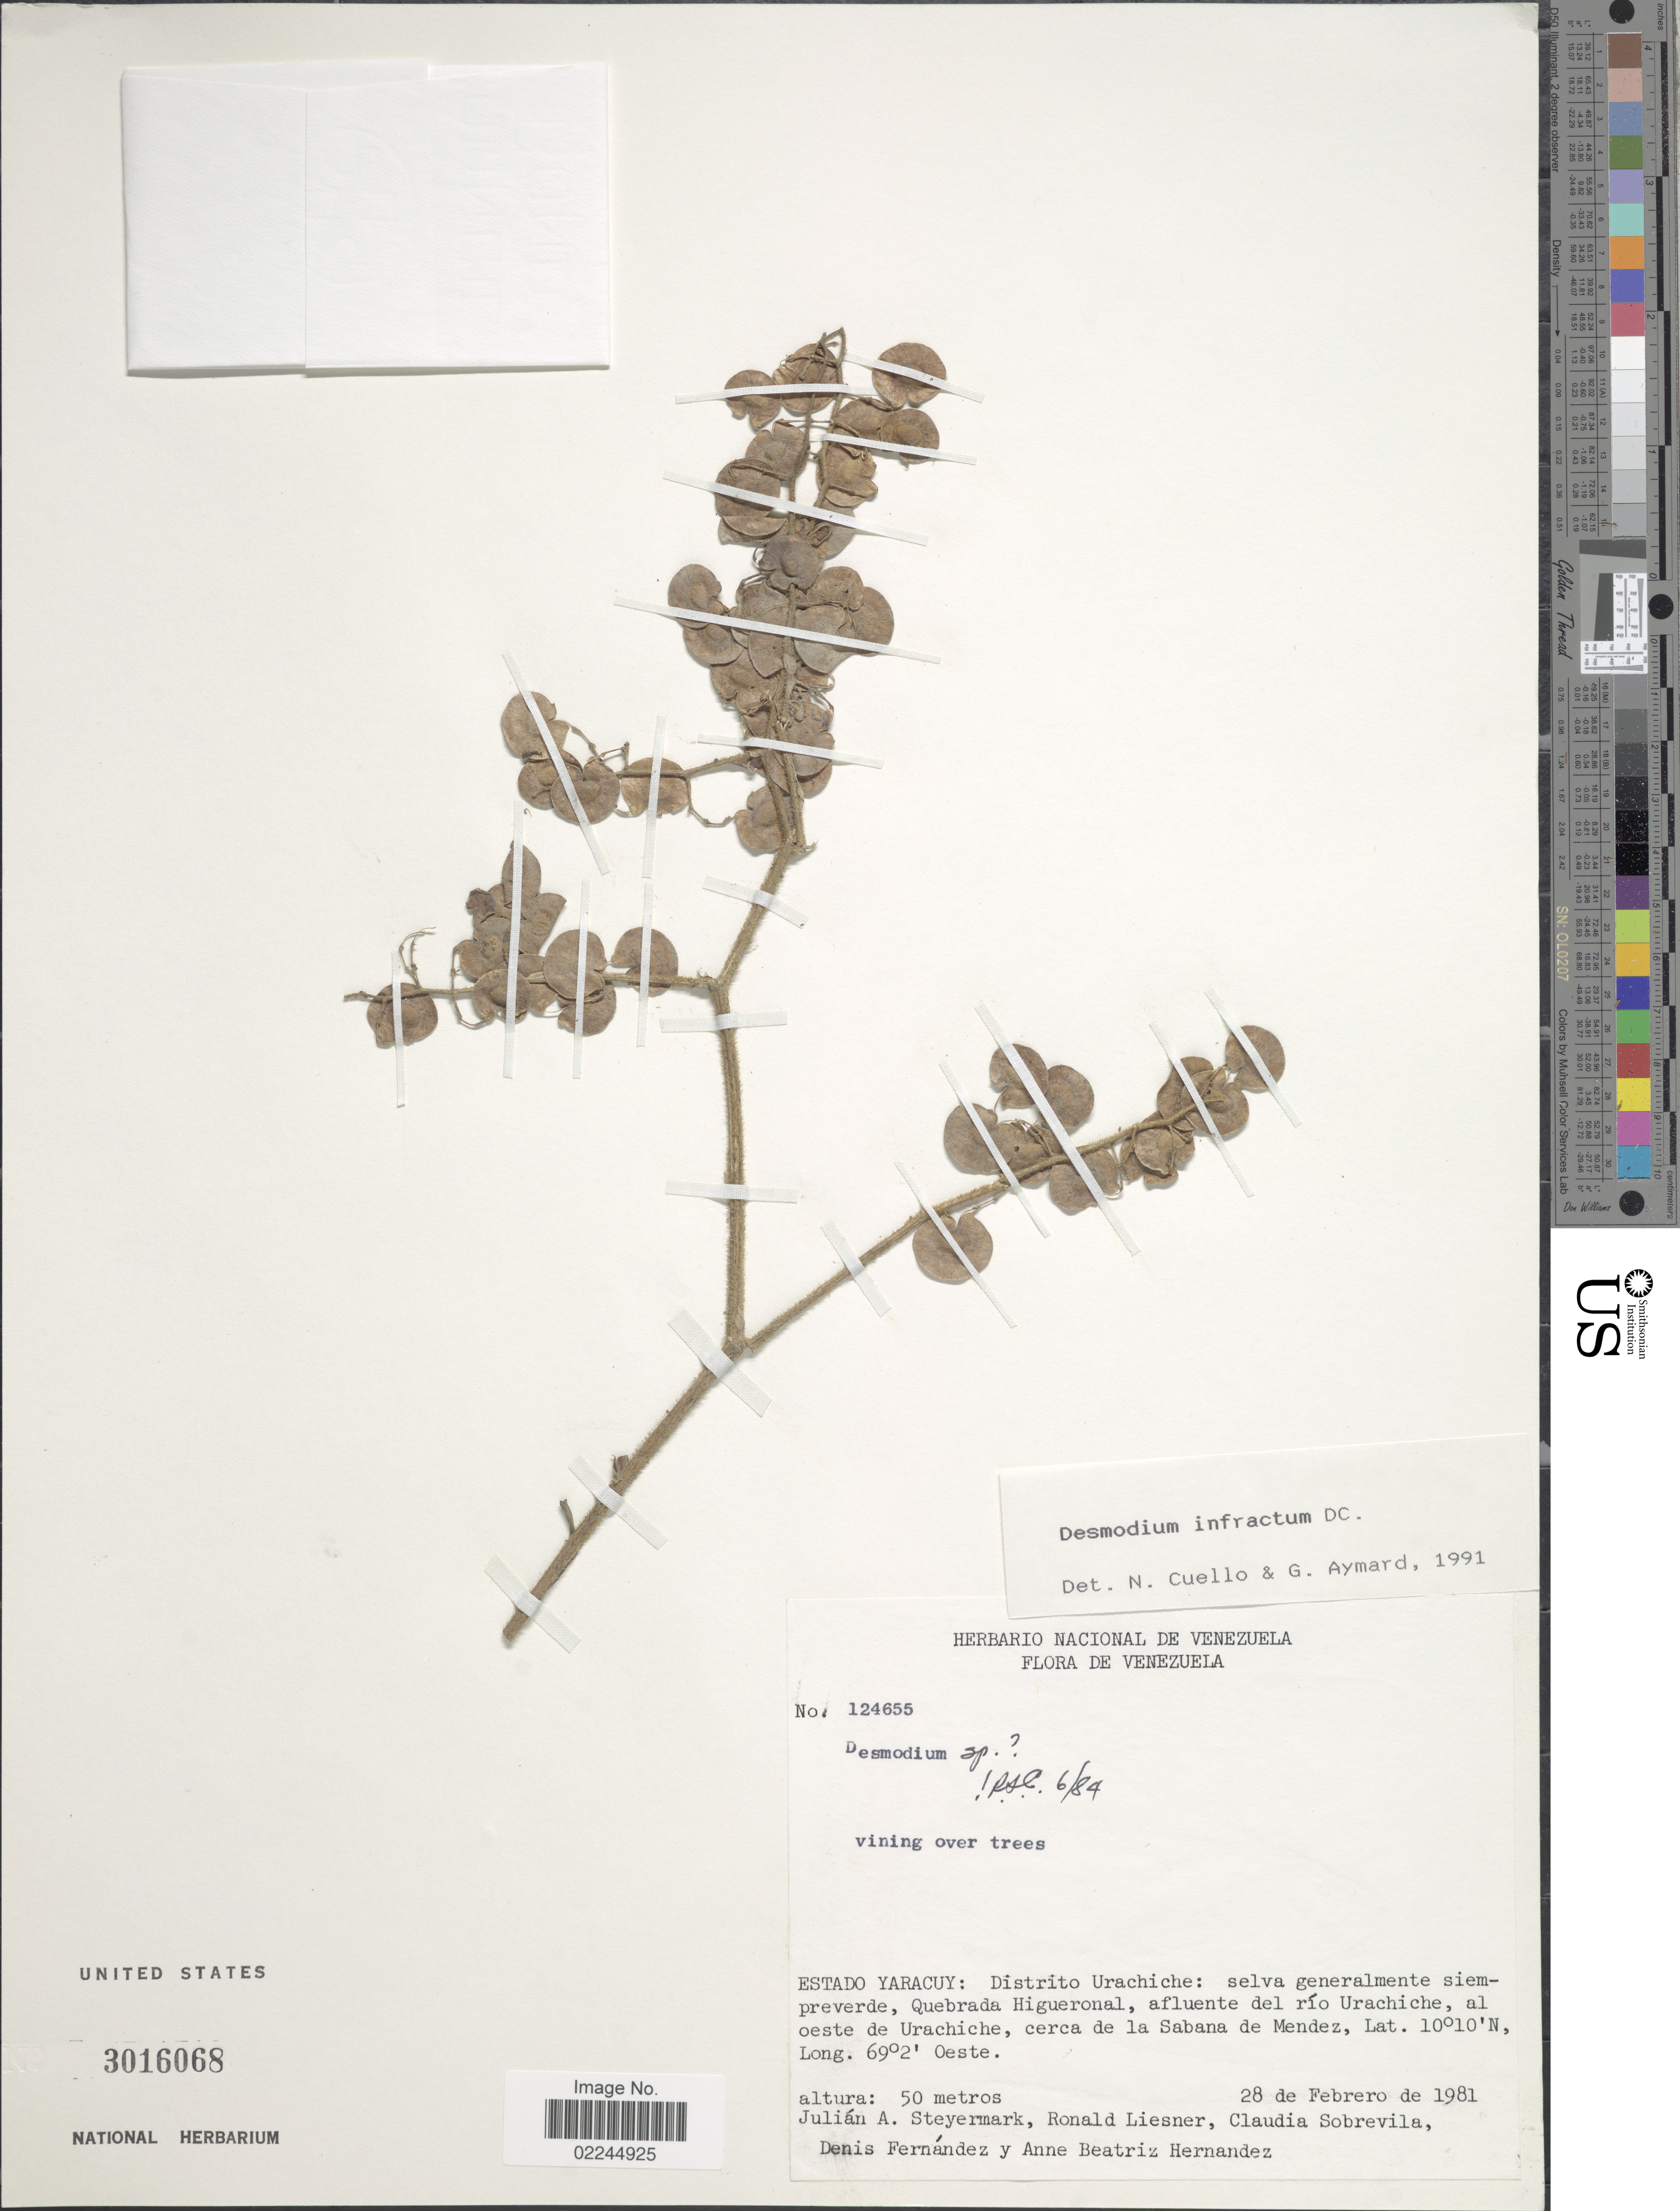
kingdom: Plantae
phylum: Tracheophyta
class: Magnoliopsida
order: Fabales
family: Fabaceae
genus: Desmodium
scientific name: Desmodium infractum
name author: DC.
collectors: J. Steyermark, R. L. Liesner, C. Sobrevila, D. Fernandez & A. B. Hernandez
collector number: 124655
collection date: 1981-02-28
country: Venezuela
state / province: Yaracuy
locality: Distrito Urachiche, Quebrada Higueronal, afluente del Rio Urachiche, al oeste de Urachiche cerca de la Sabana de Mendez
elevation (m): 50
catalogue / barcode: US 3016068